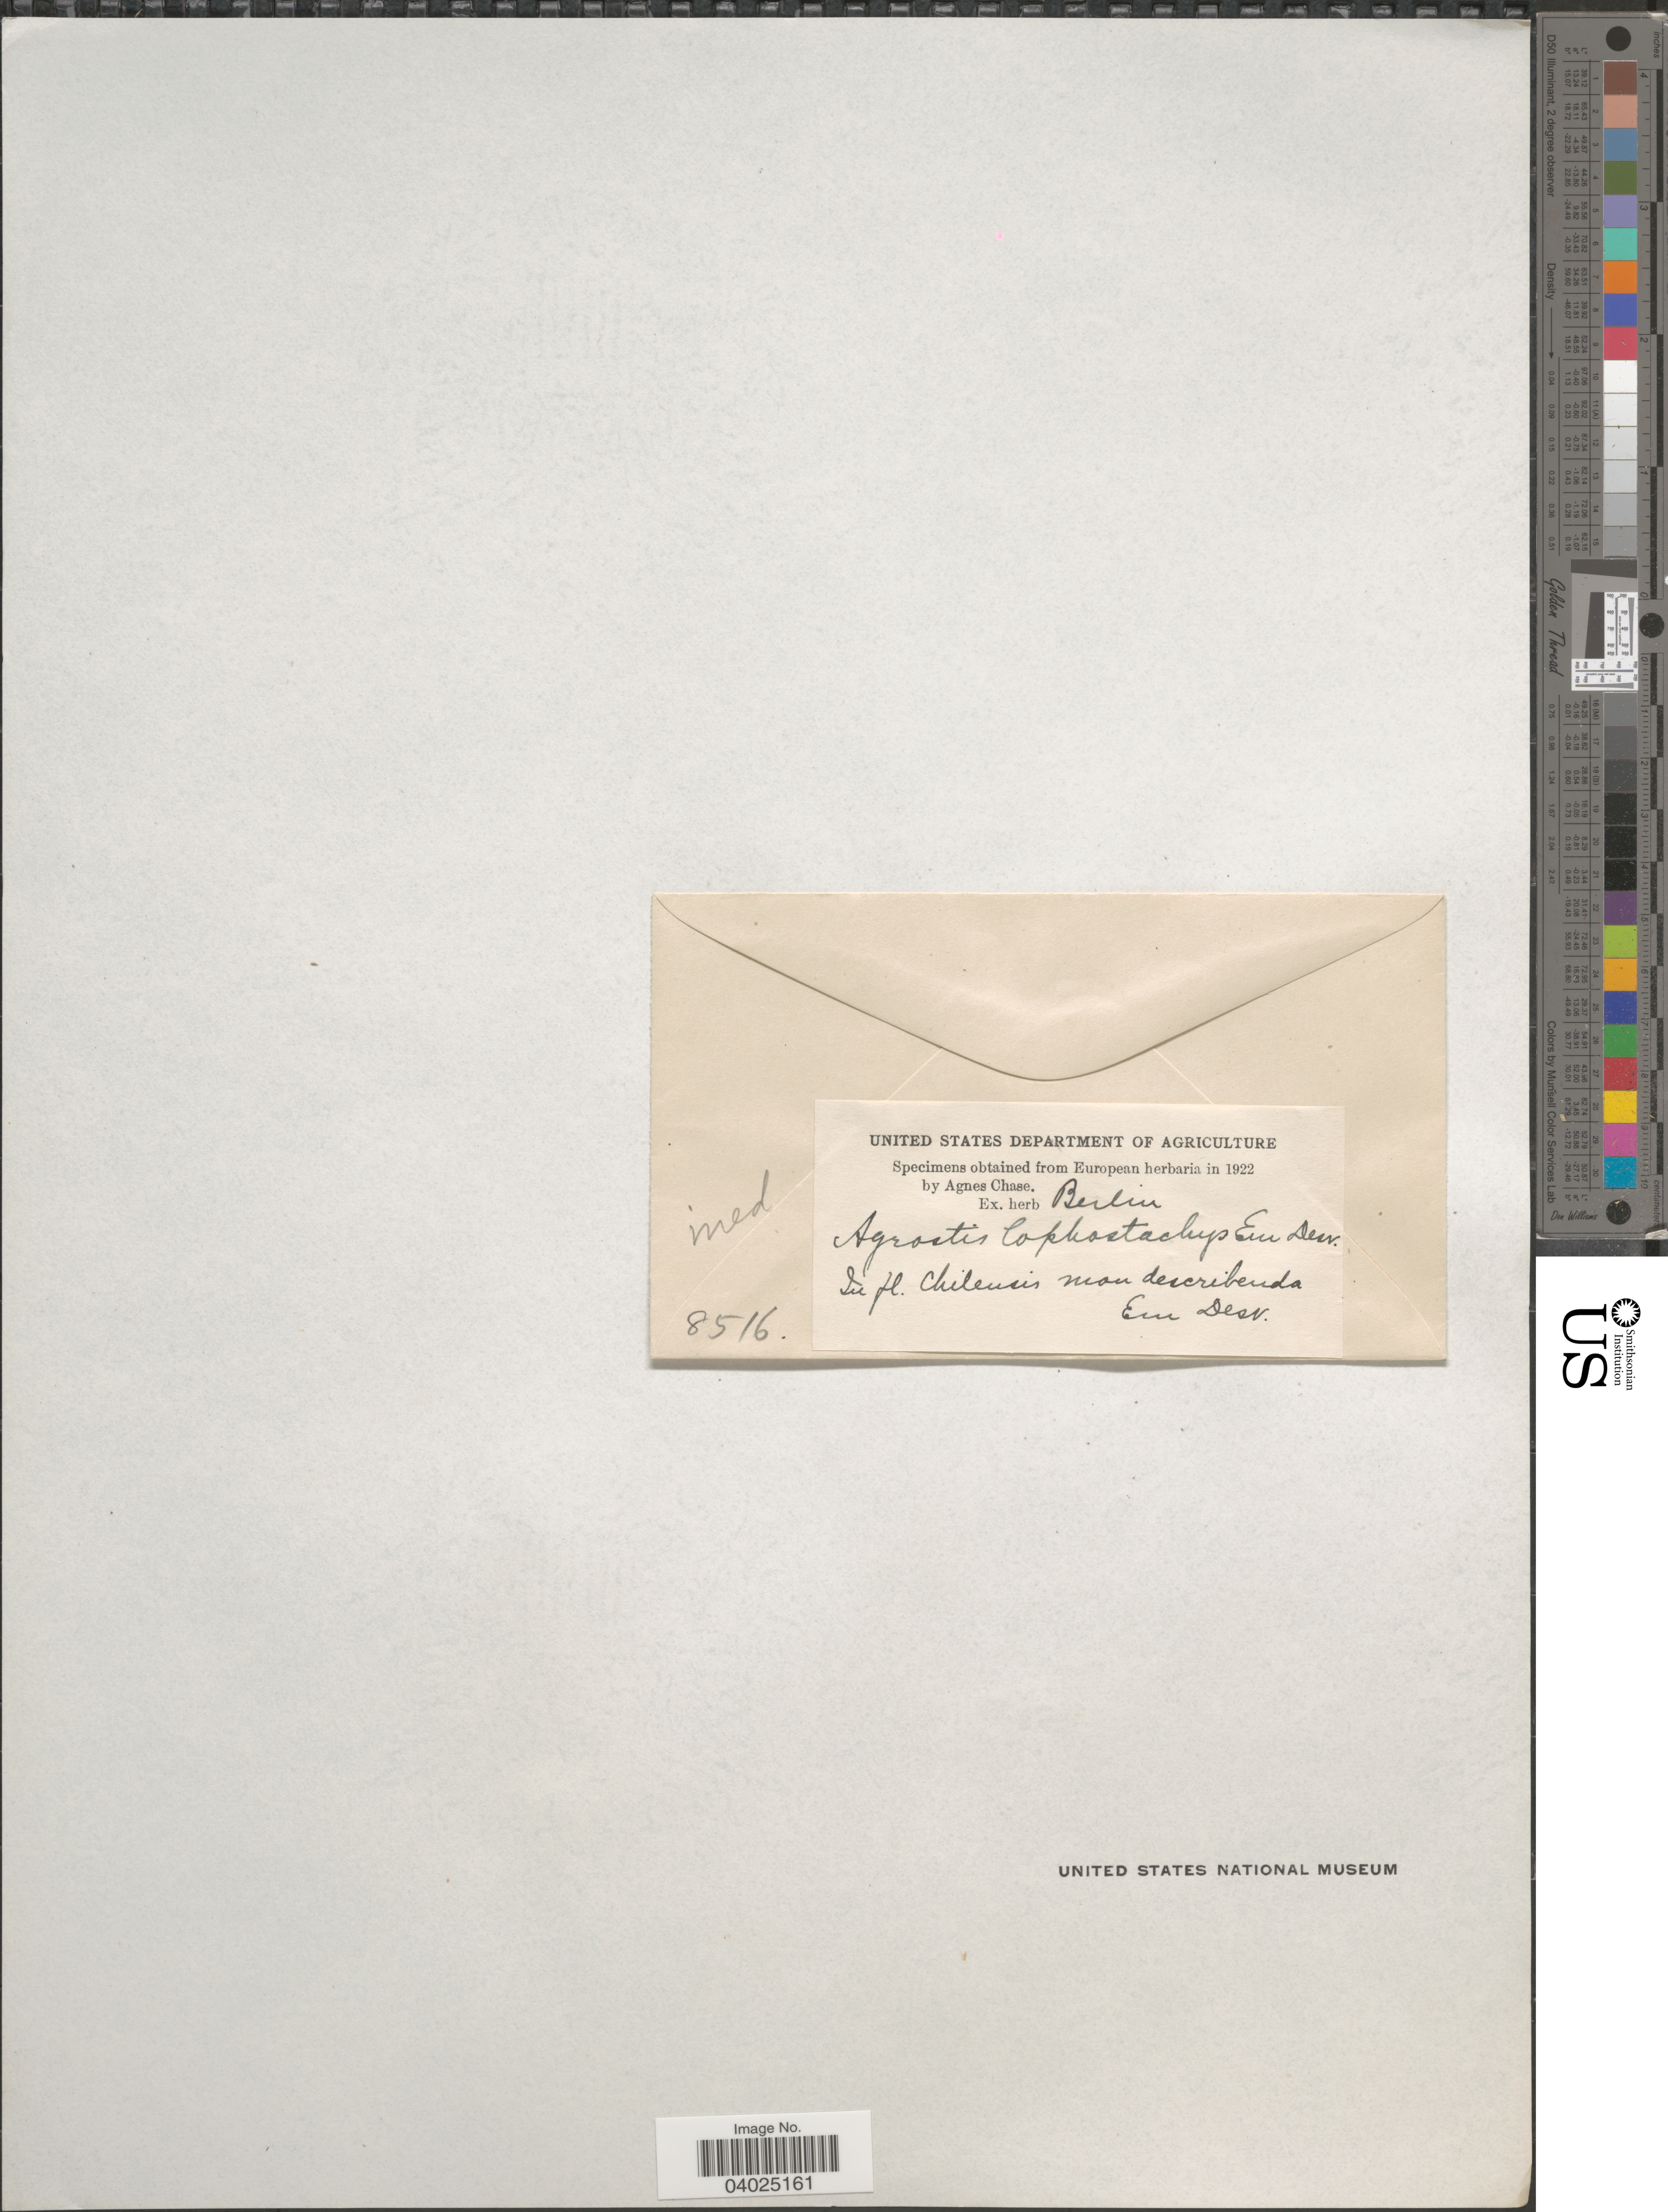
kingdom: Plantae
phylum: Tracheophyta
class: Liliopsida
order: Poales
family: Poaceae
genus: Agrostis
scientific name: Agrostis sp.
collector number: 8516?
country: Chile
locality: In fl. Chilensis near describenda.